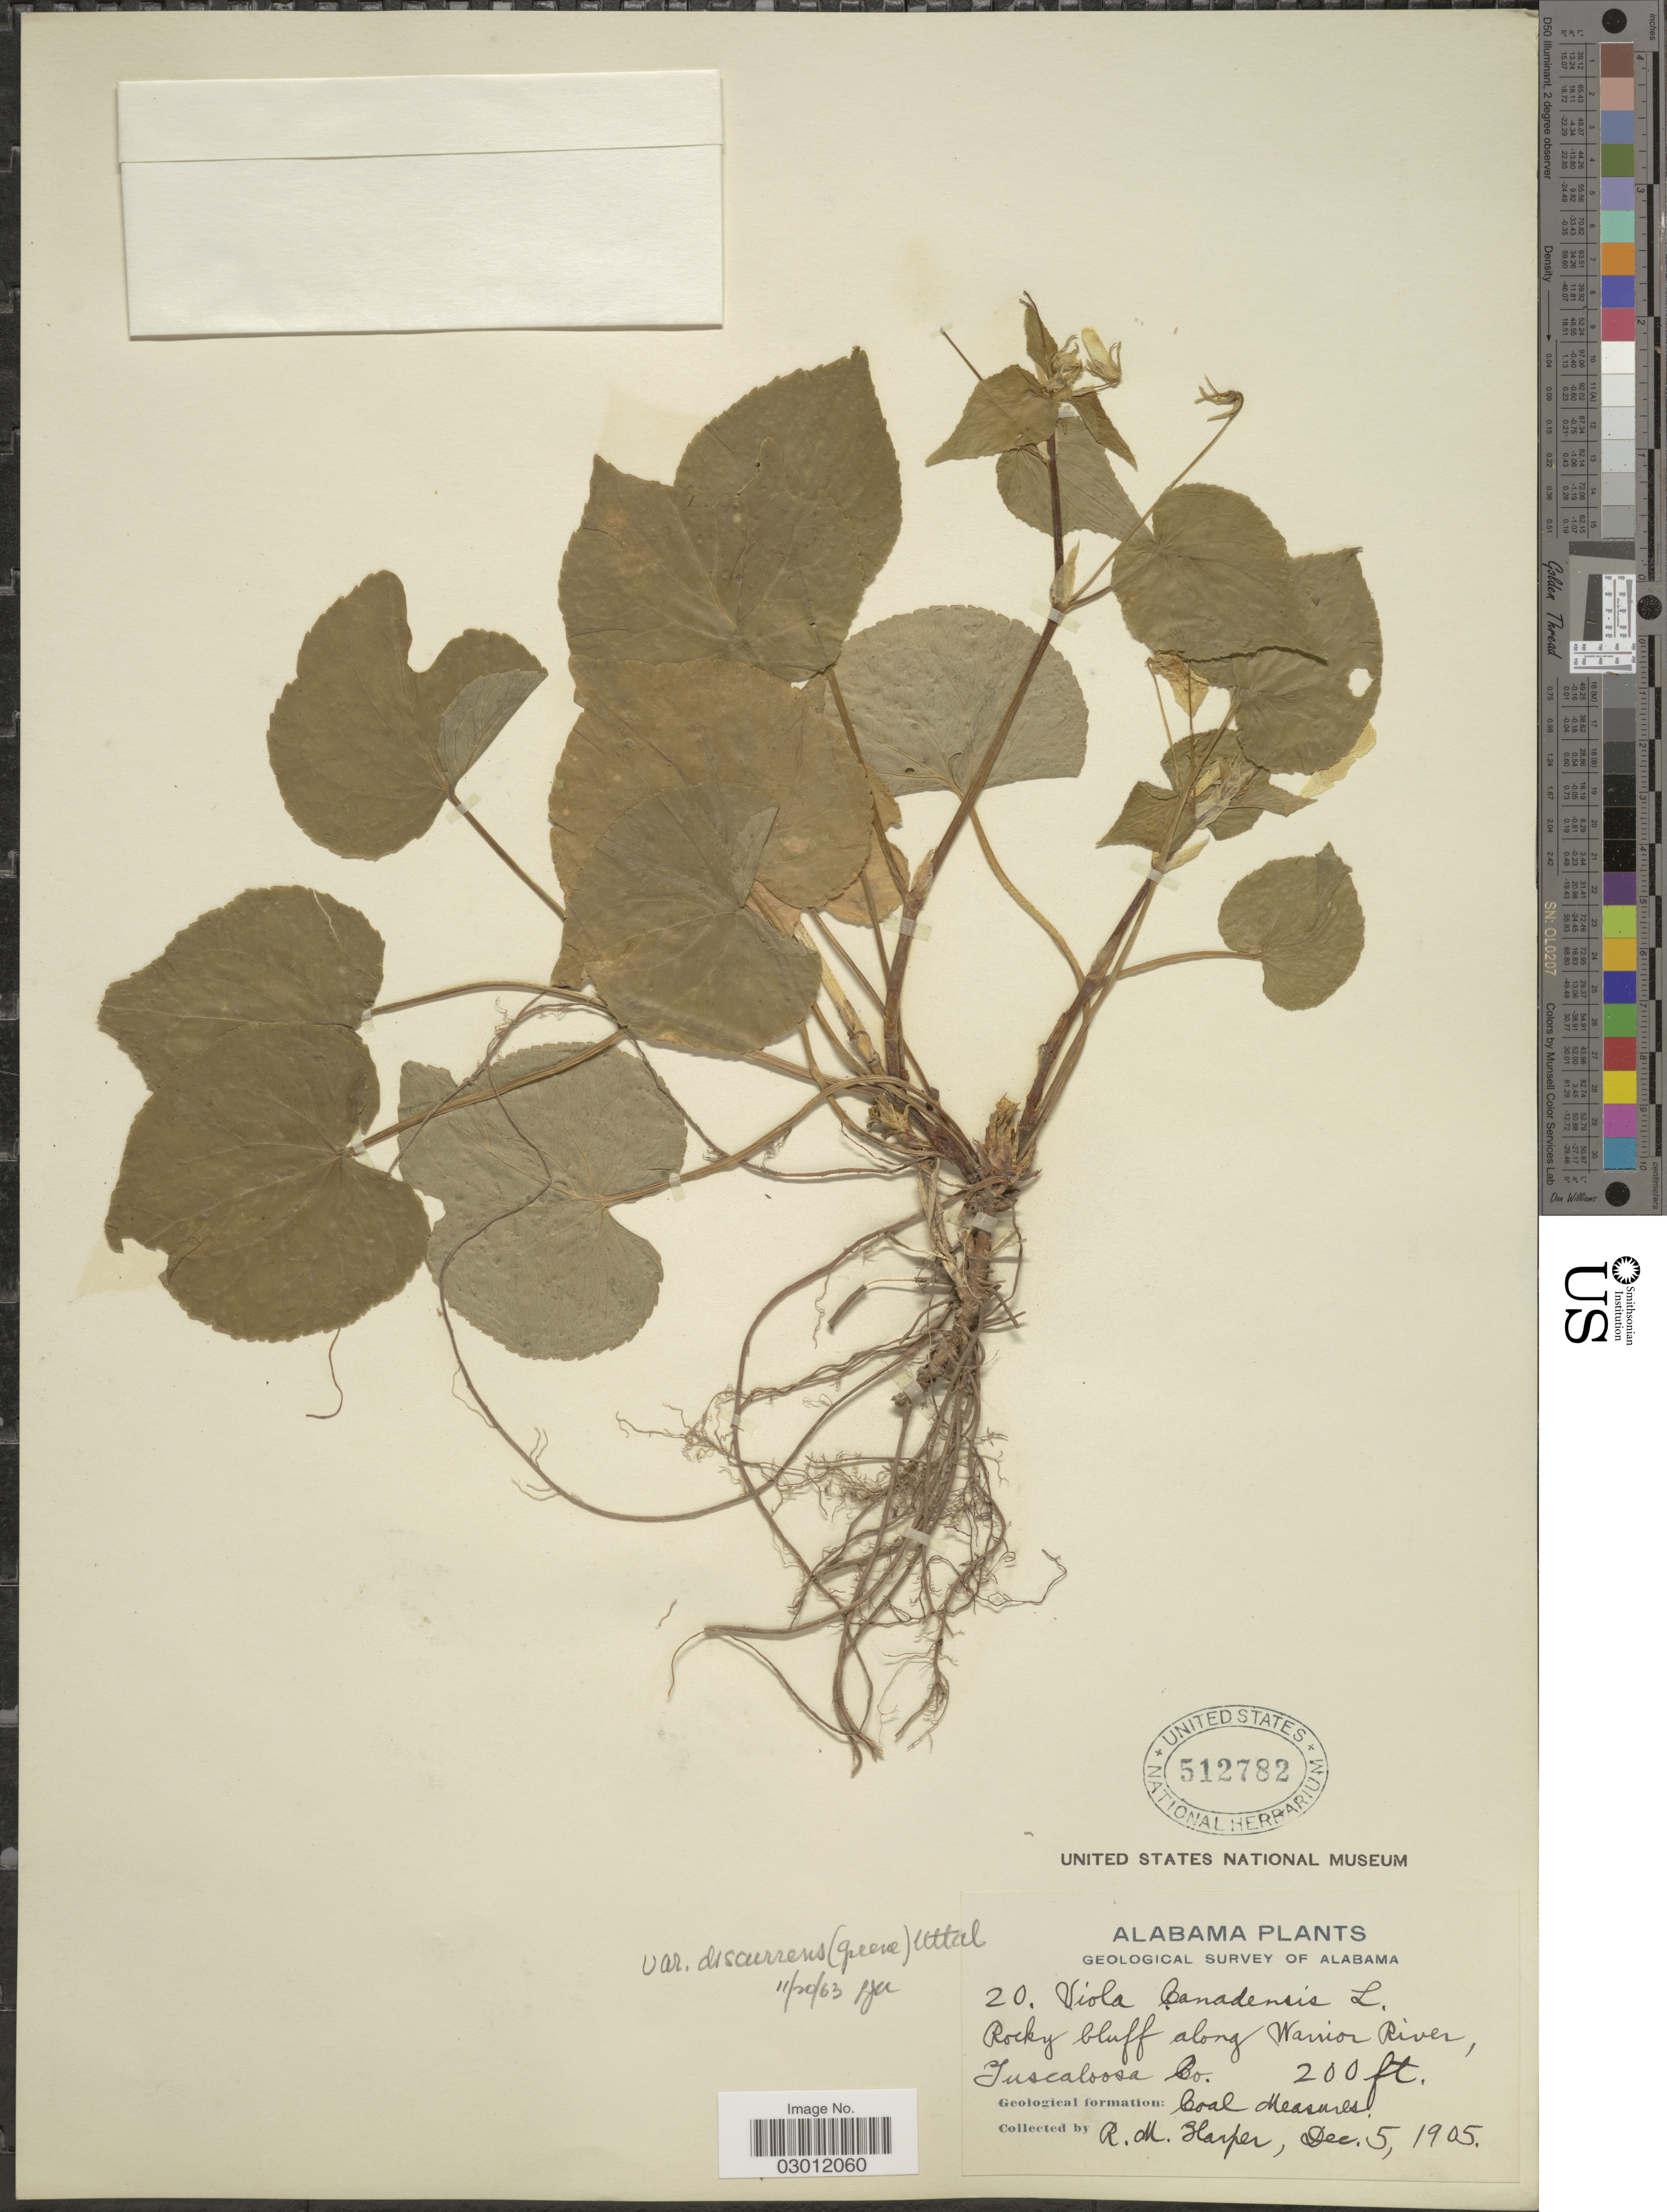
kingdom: Plantae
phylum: Tracheophyta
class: Magnoliopsida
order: Malpighiales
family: Violaceae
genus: Viola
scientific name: Viola canadensis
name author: L.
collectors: R. Harper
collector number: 20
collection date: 1905-12-05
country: United States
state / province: Alabama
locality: Rocky bluff along Warrior River, Tuscaloosa Co. Geological formation: Coal Measures.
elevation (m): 61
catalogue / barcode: US 512782